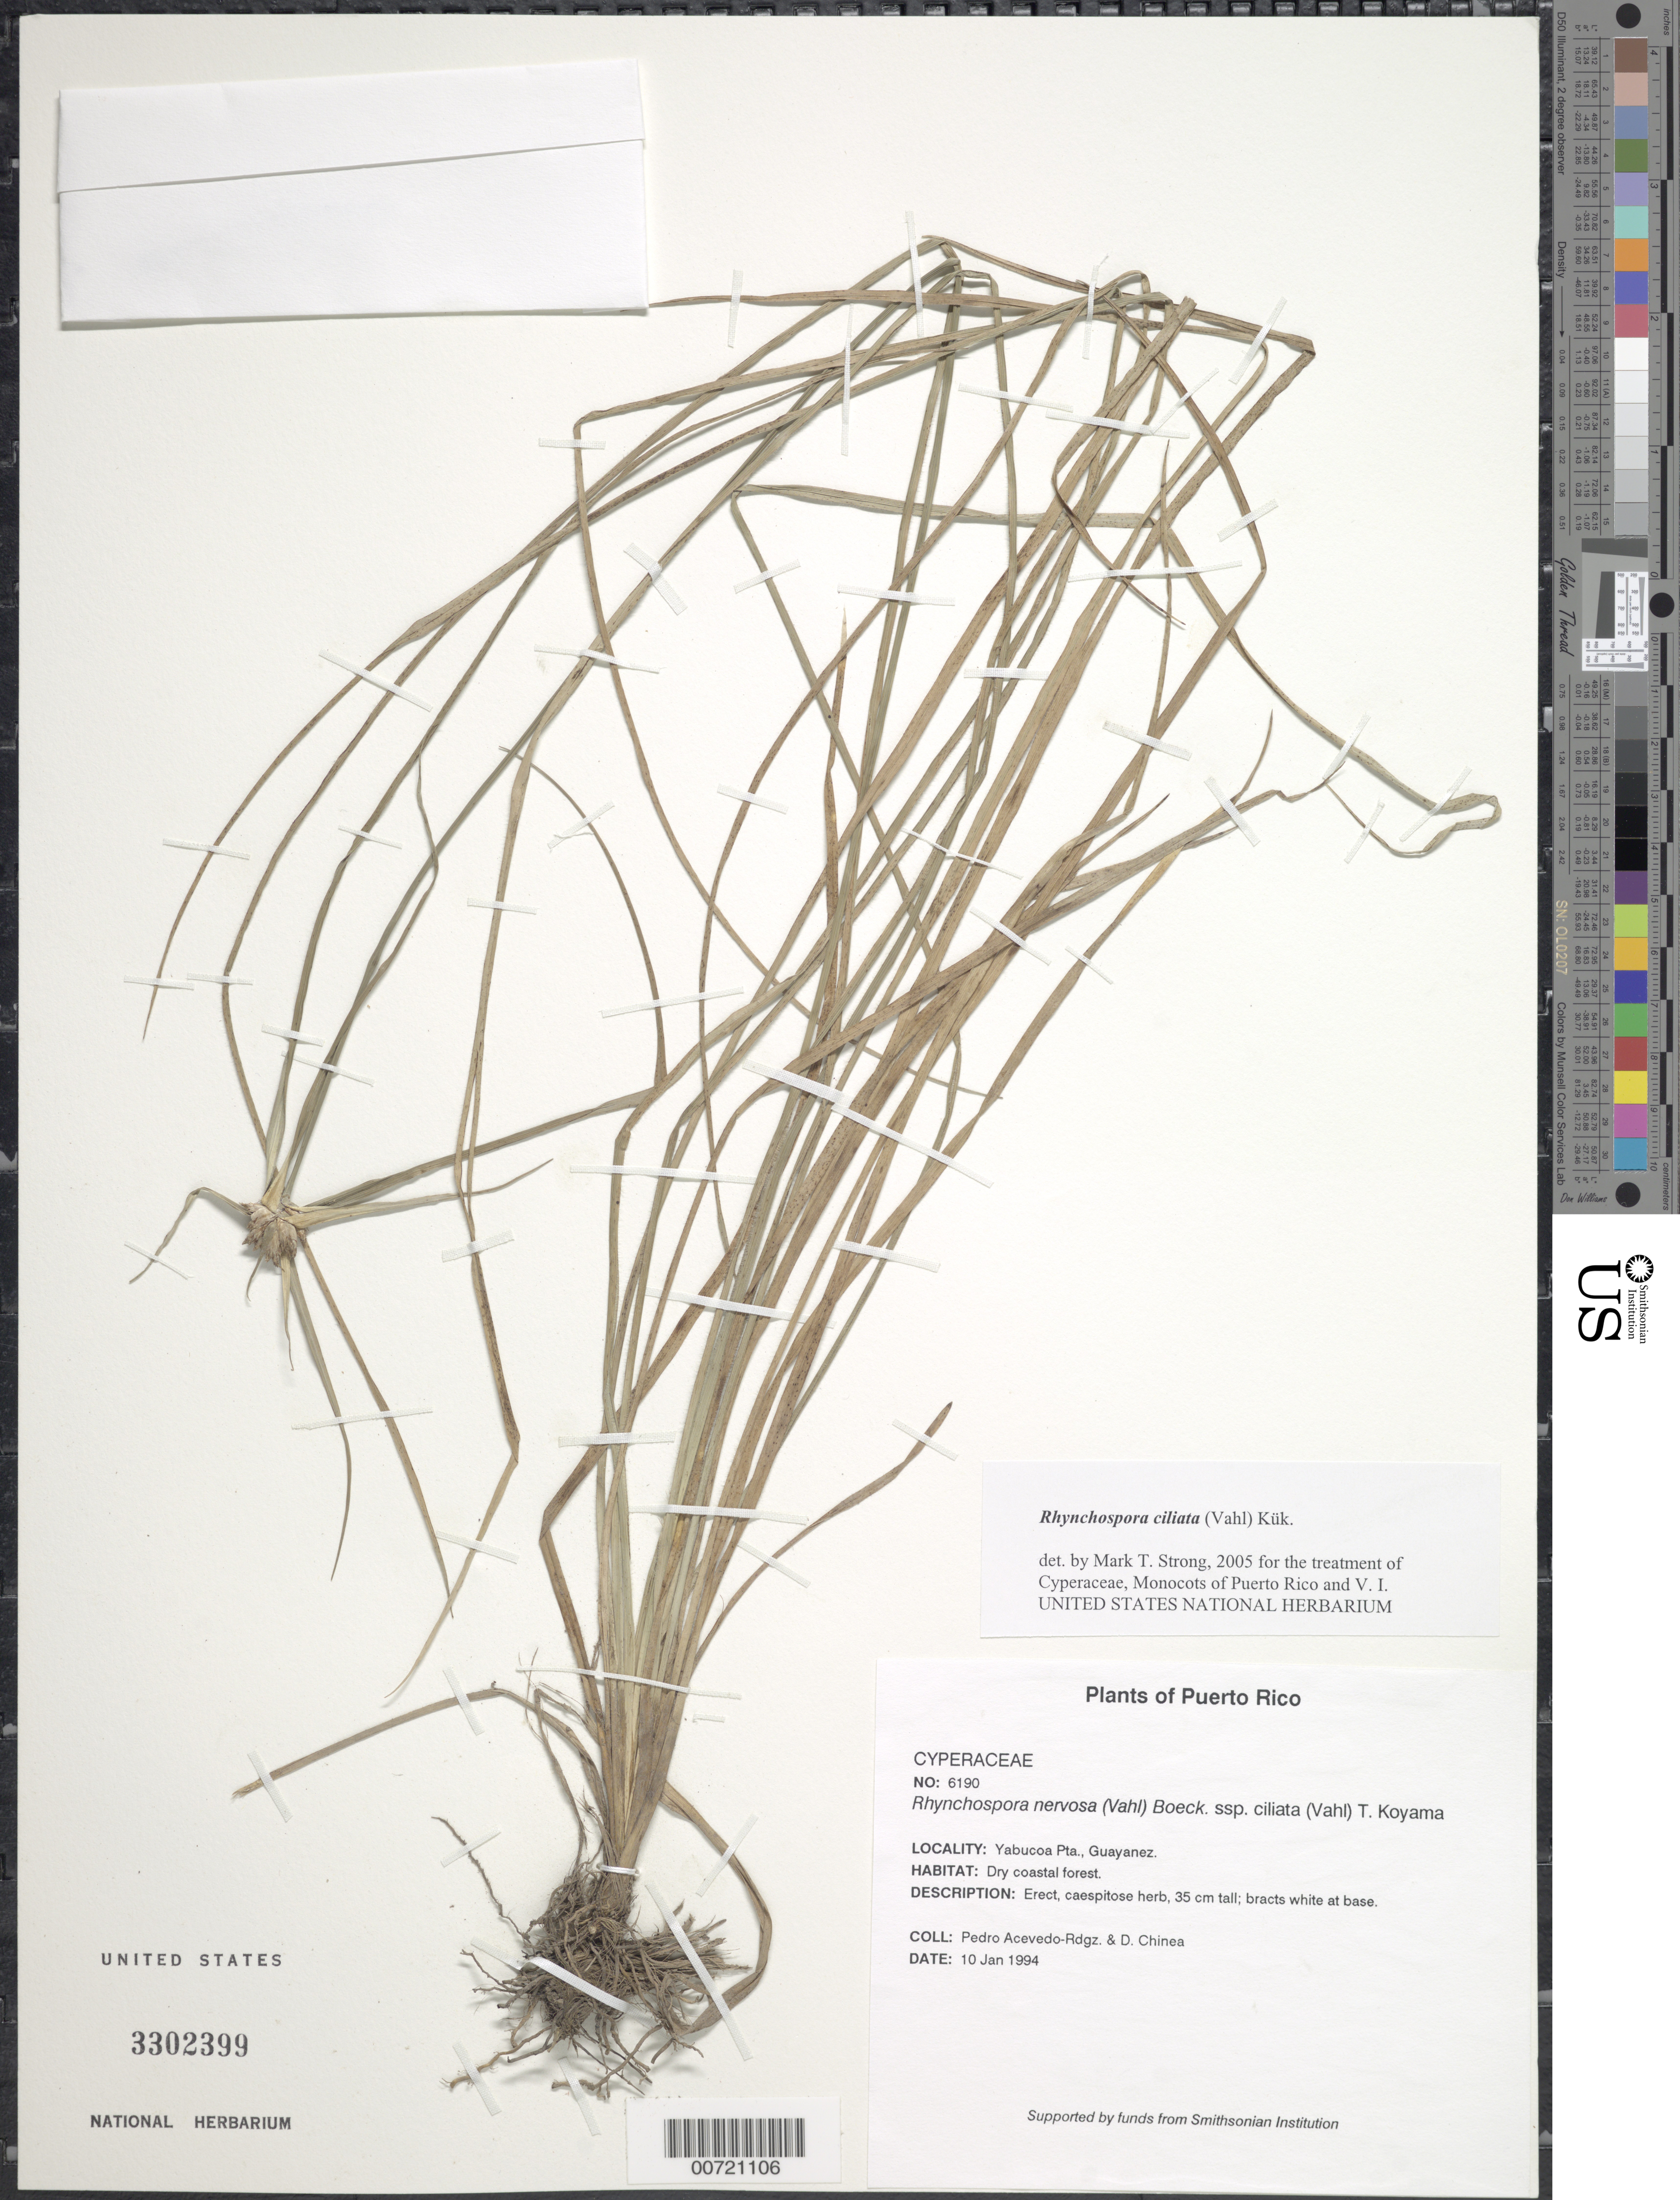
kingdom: Plantae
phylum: Tracheophyta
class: Liliopsida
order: Poales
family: Cyperaceae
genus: Rhynchospora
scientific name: Rhynchospora ciliata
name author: (G. Mey.) Kük.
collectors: P. Acevedo-Rodr. & D. Chinea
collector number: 6190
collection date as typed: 10 Jan 1994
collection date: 1994-01-10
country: Puerto Rico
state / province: Yabucoa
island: Puerto Rico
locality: Yabucoa Pta., Guayanes.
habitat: Dry coastal forest.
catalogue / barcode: US 3302399